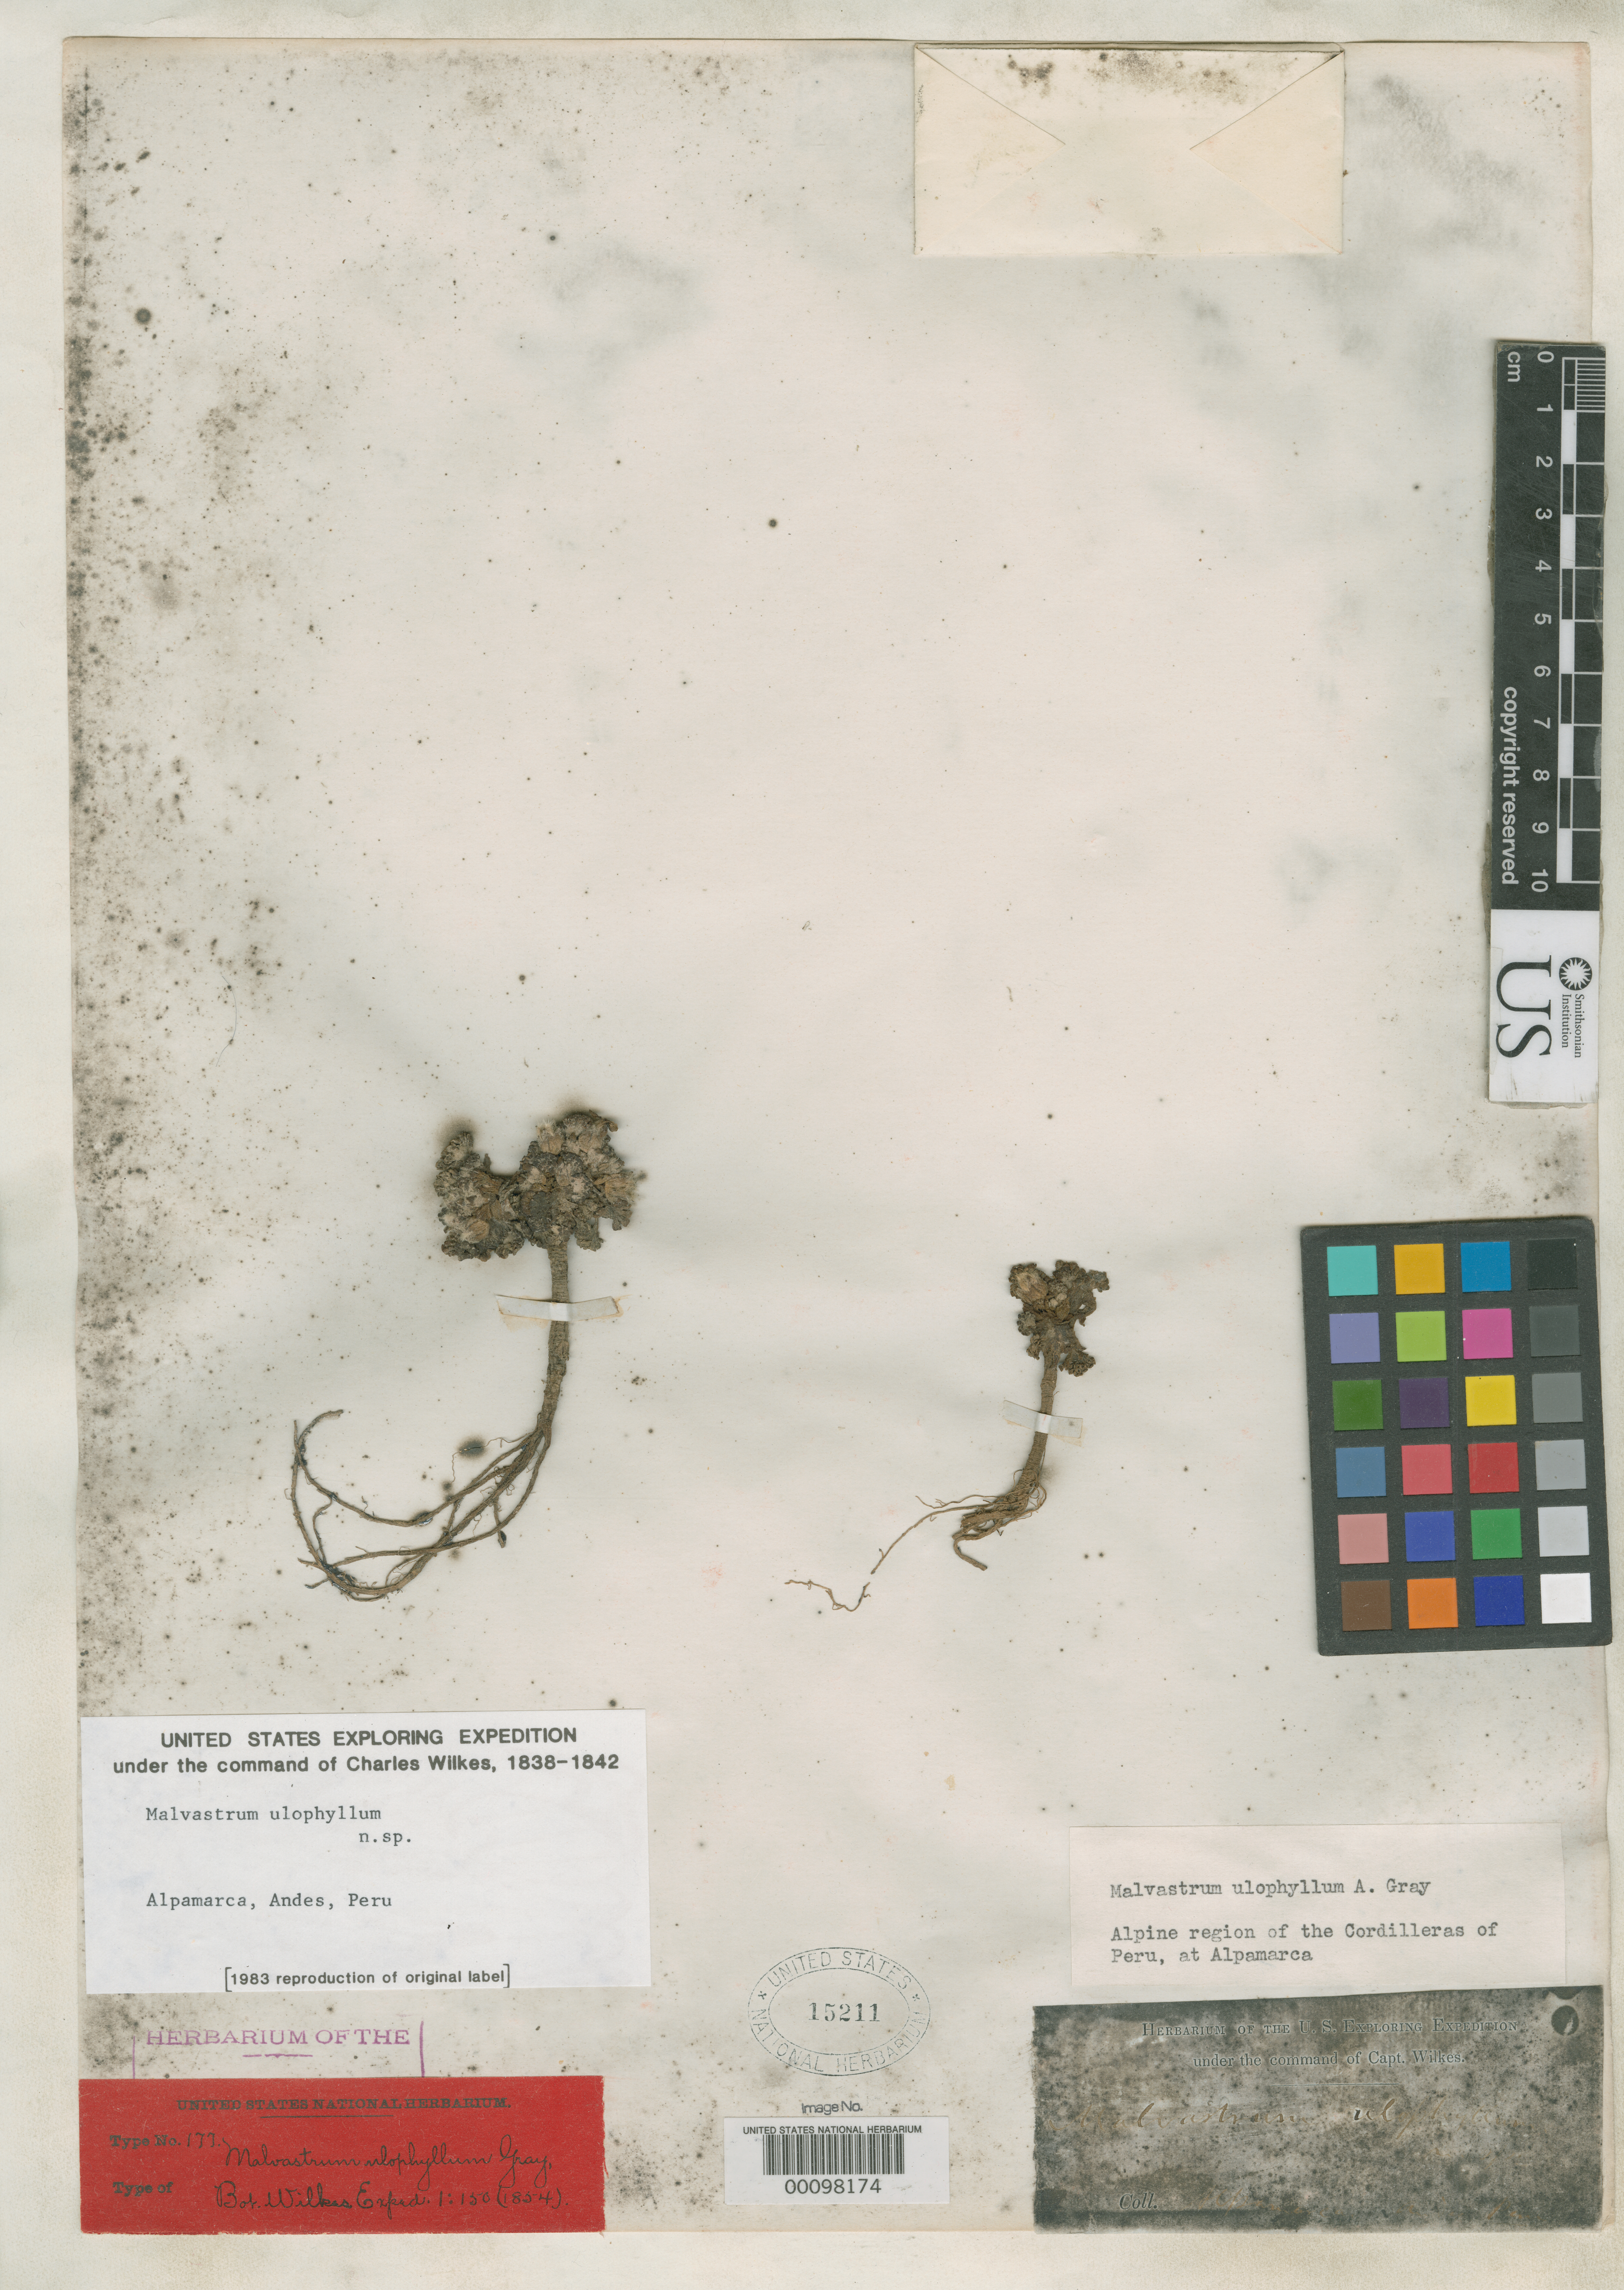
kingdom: Plantae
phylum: Tracheophyta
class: Magnoliopsida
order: Malvales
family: Malvaceae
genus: Malvastrum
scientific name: Malvastrum ulophyllum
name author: A. Gray in Wilkes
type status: Type Collection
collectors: Wilkes Explor. Exped.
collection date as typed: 1838 to -- --- 1842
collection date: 1838/1842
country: Peru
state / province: Pasco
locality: Alpamarca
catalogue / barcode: US 15211